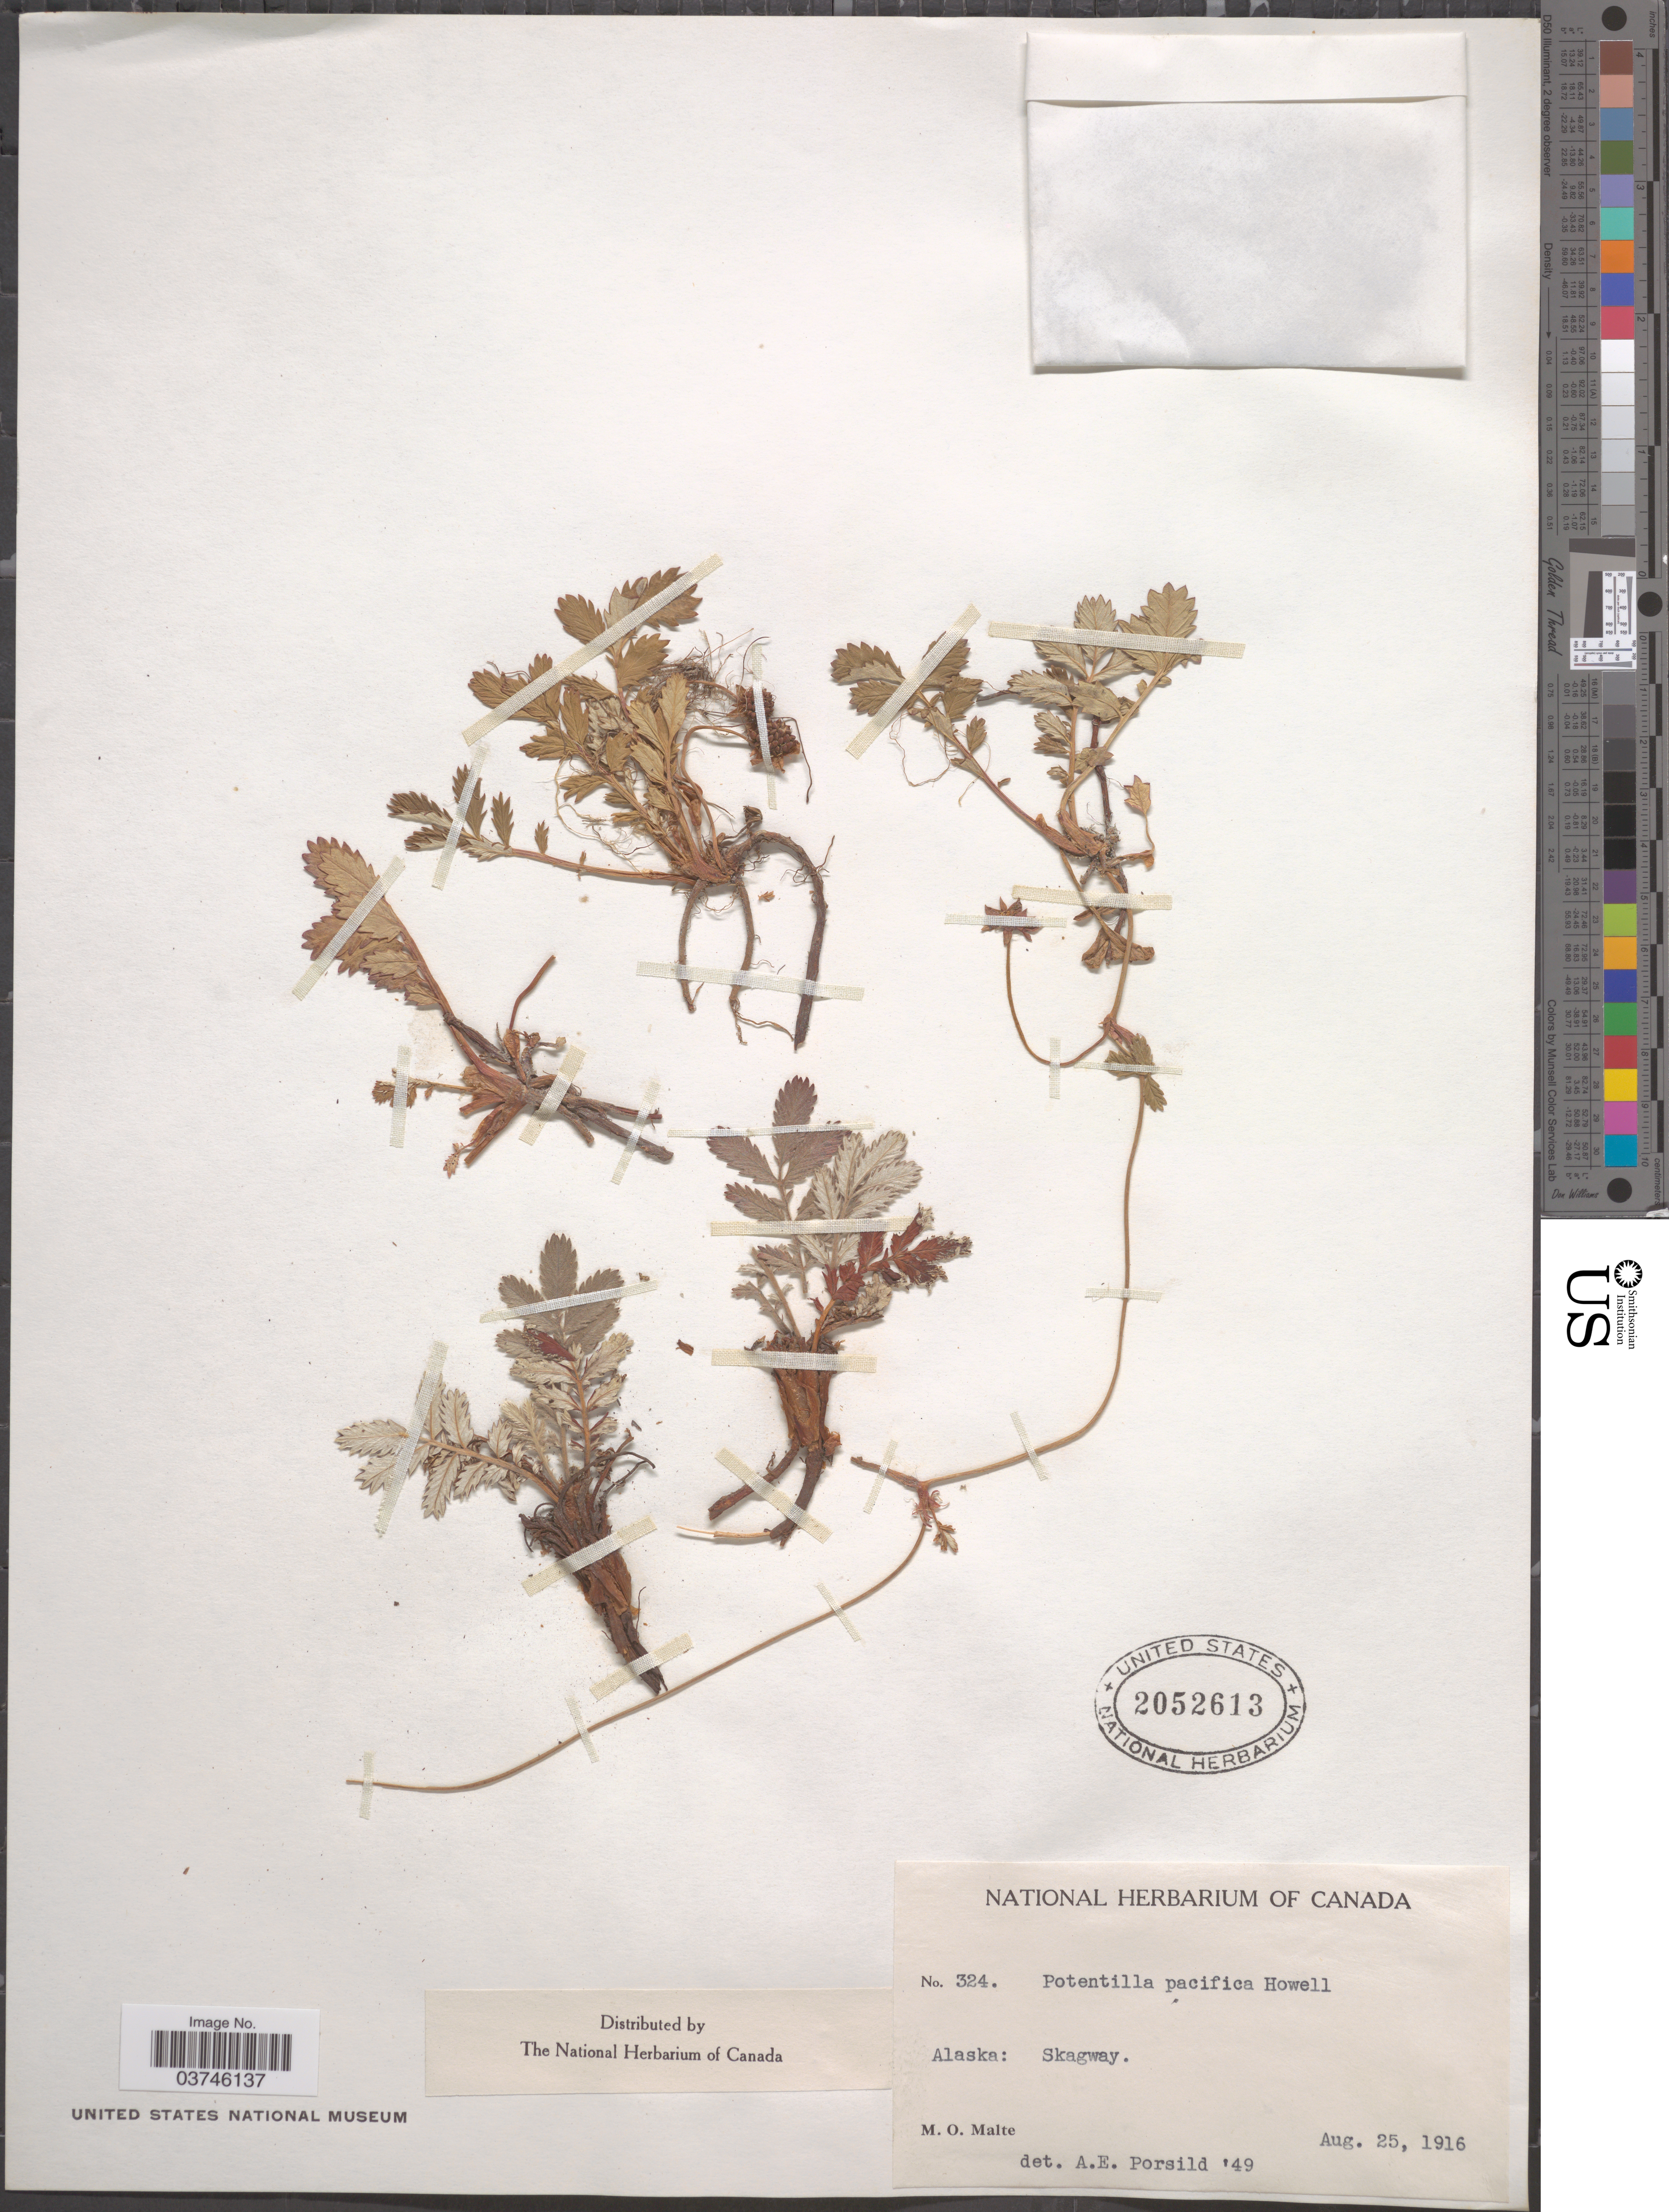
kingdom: Plantae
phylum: Tracheophyta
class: Magnoliopsida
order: Rosales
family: Rosaceae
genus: Argentina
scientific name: Argentina pacifica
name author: (Howell) Rydb.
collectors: M. O. Malte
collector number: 324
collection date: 1916-08-25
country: United States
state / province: Alaska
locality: Skagway.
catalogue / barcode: US 2052613